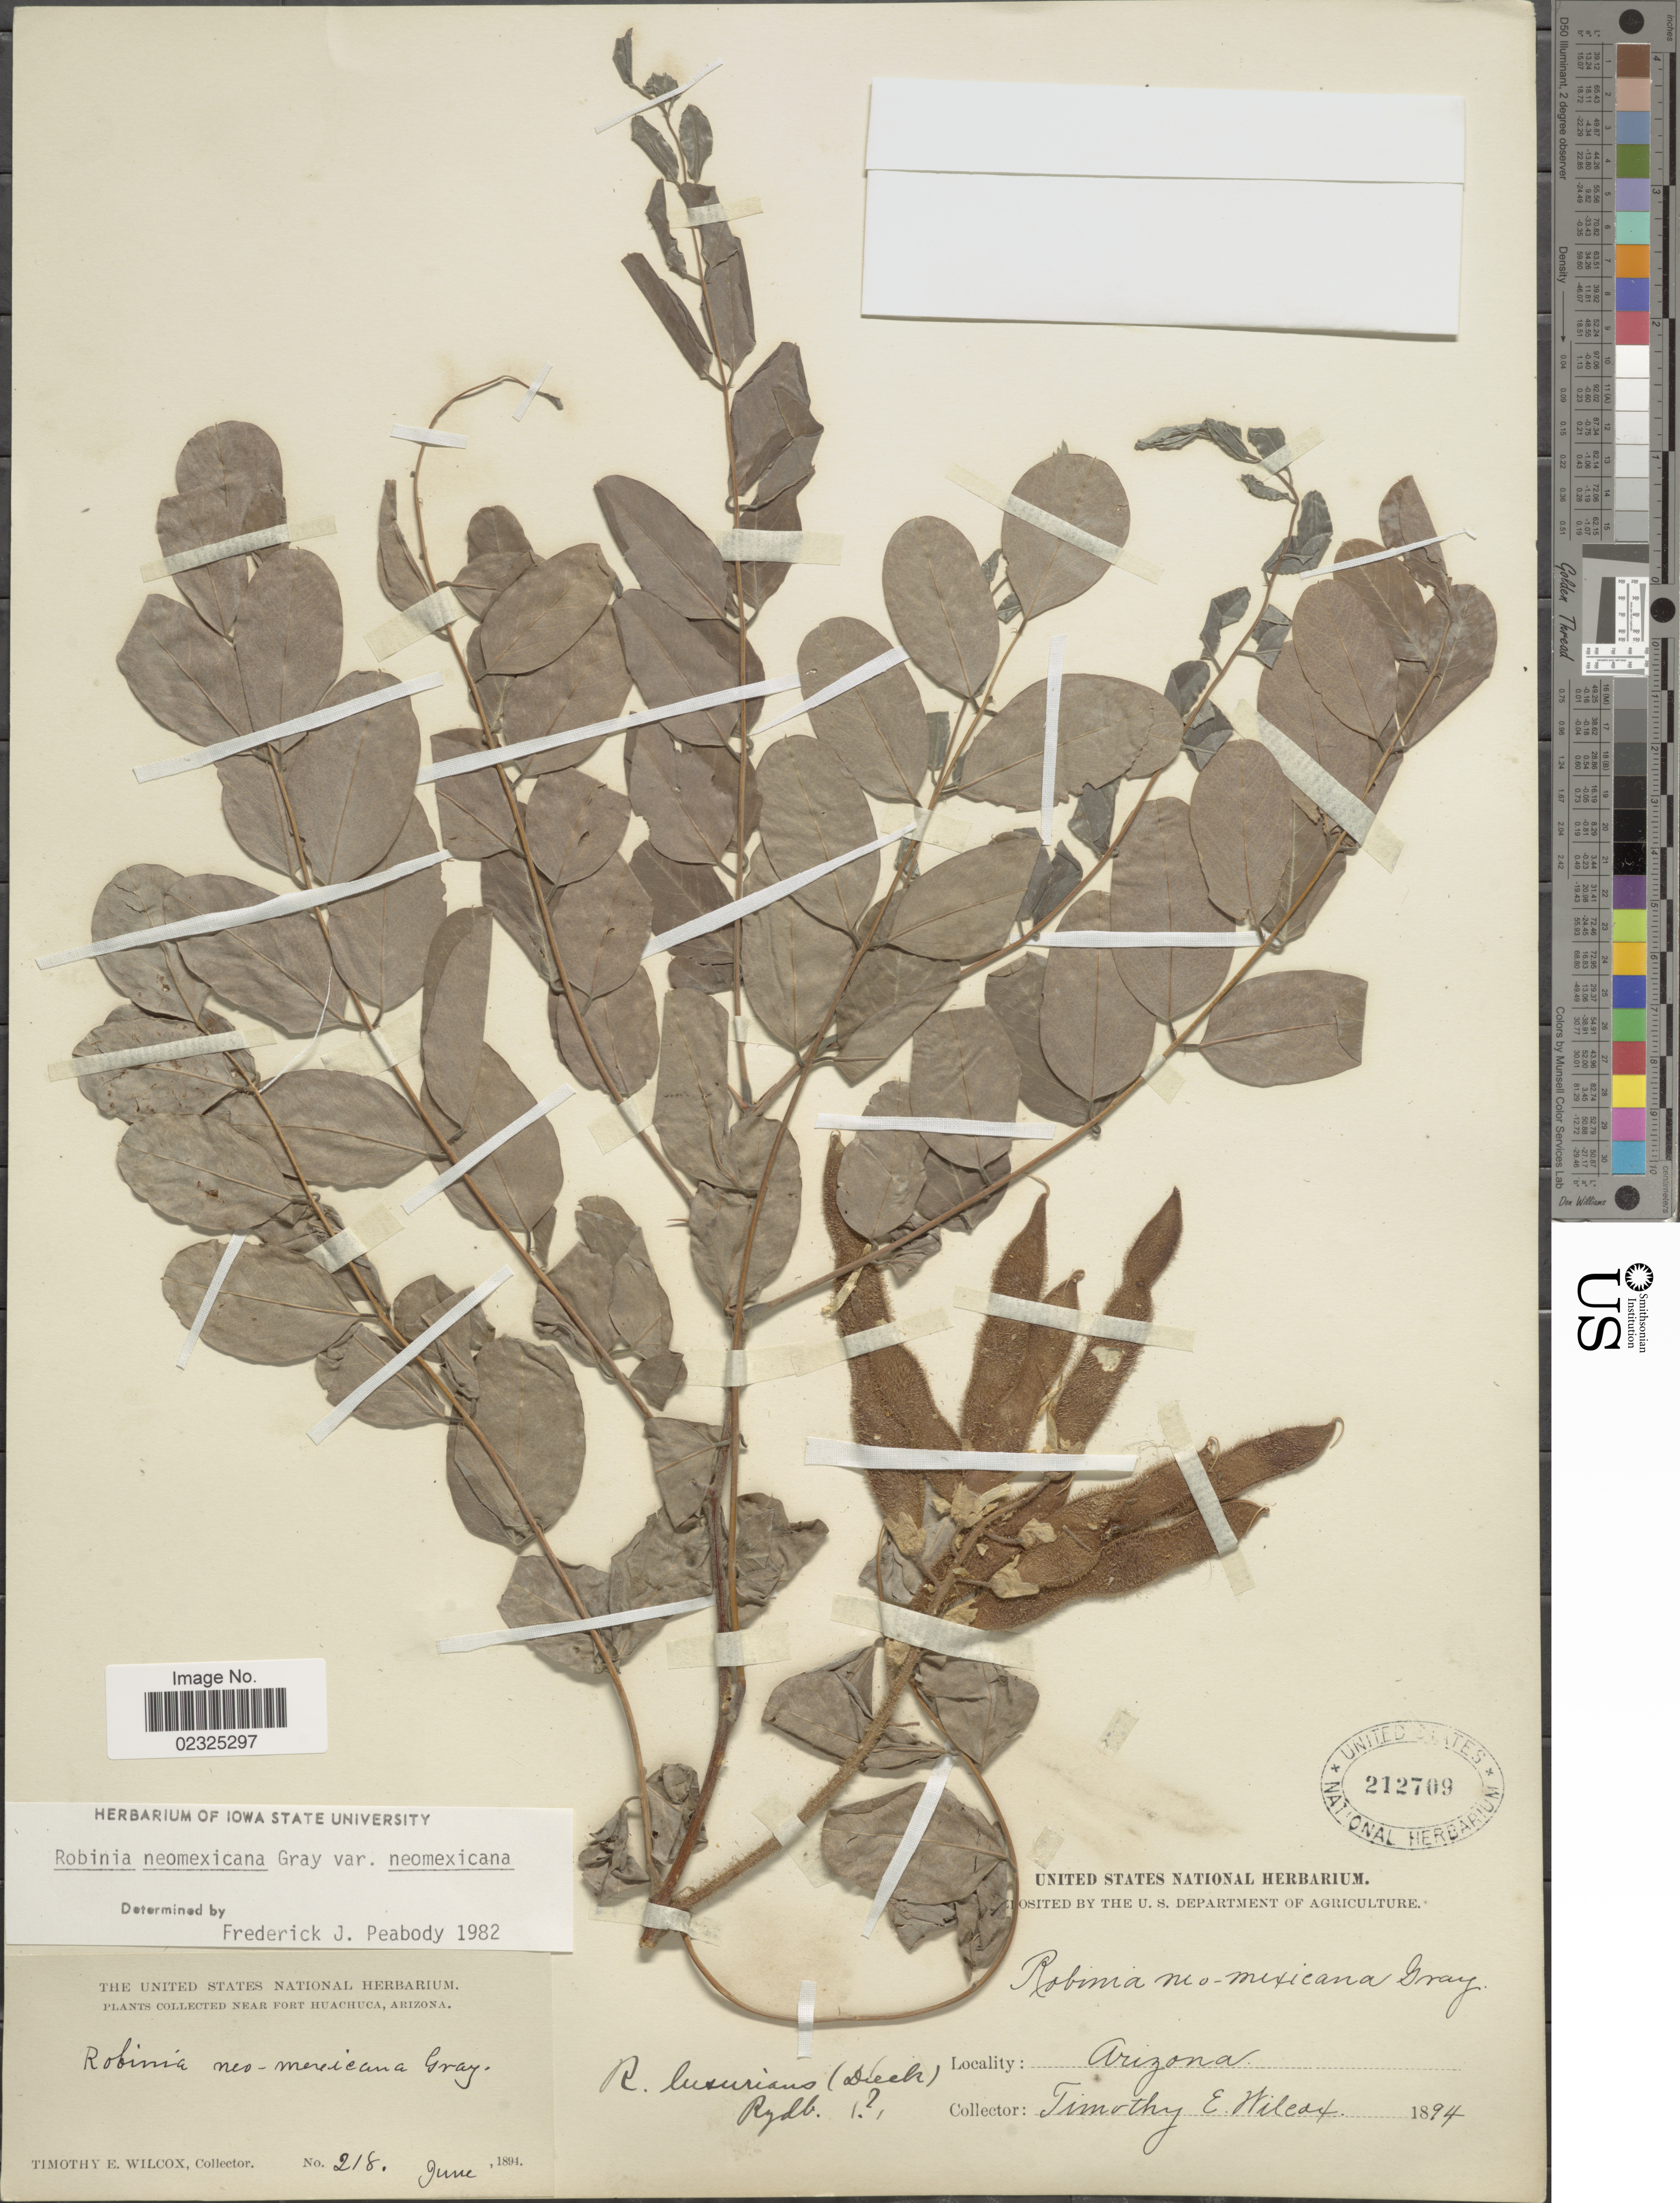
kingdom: Plantae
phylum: Tracheophyta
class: Magnoliopsida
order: Fabales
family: Fabaceae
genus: Robinia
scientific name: Robinia neomexicana var. neomexicana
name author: A. Gray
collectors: T. E. Wilcox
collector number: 218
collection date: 1894-06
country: United States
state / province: Arizona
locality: Near Fort Huachuca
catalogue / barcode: US 212709